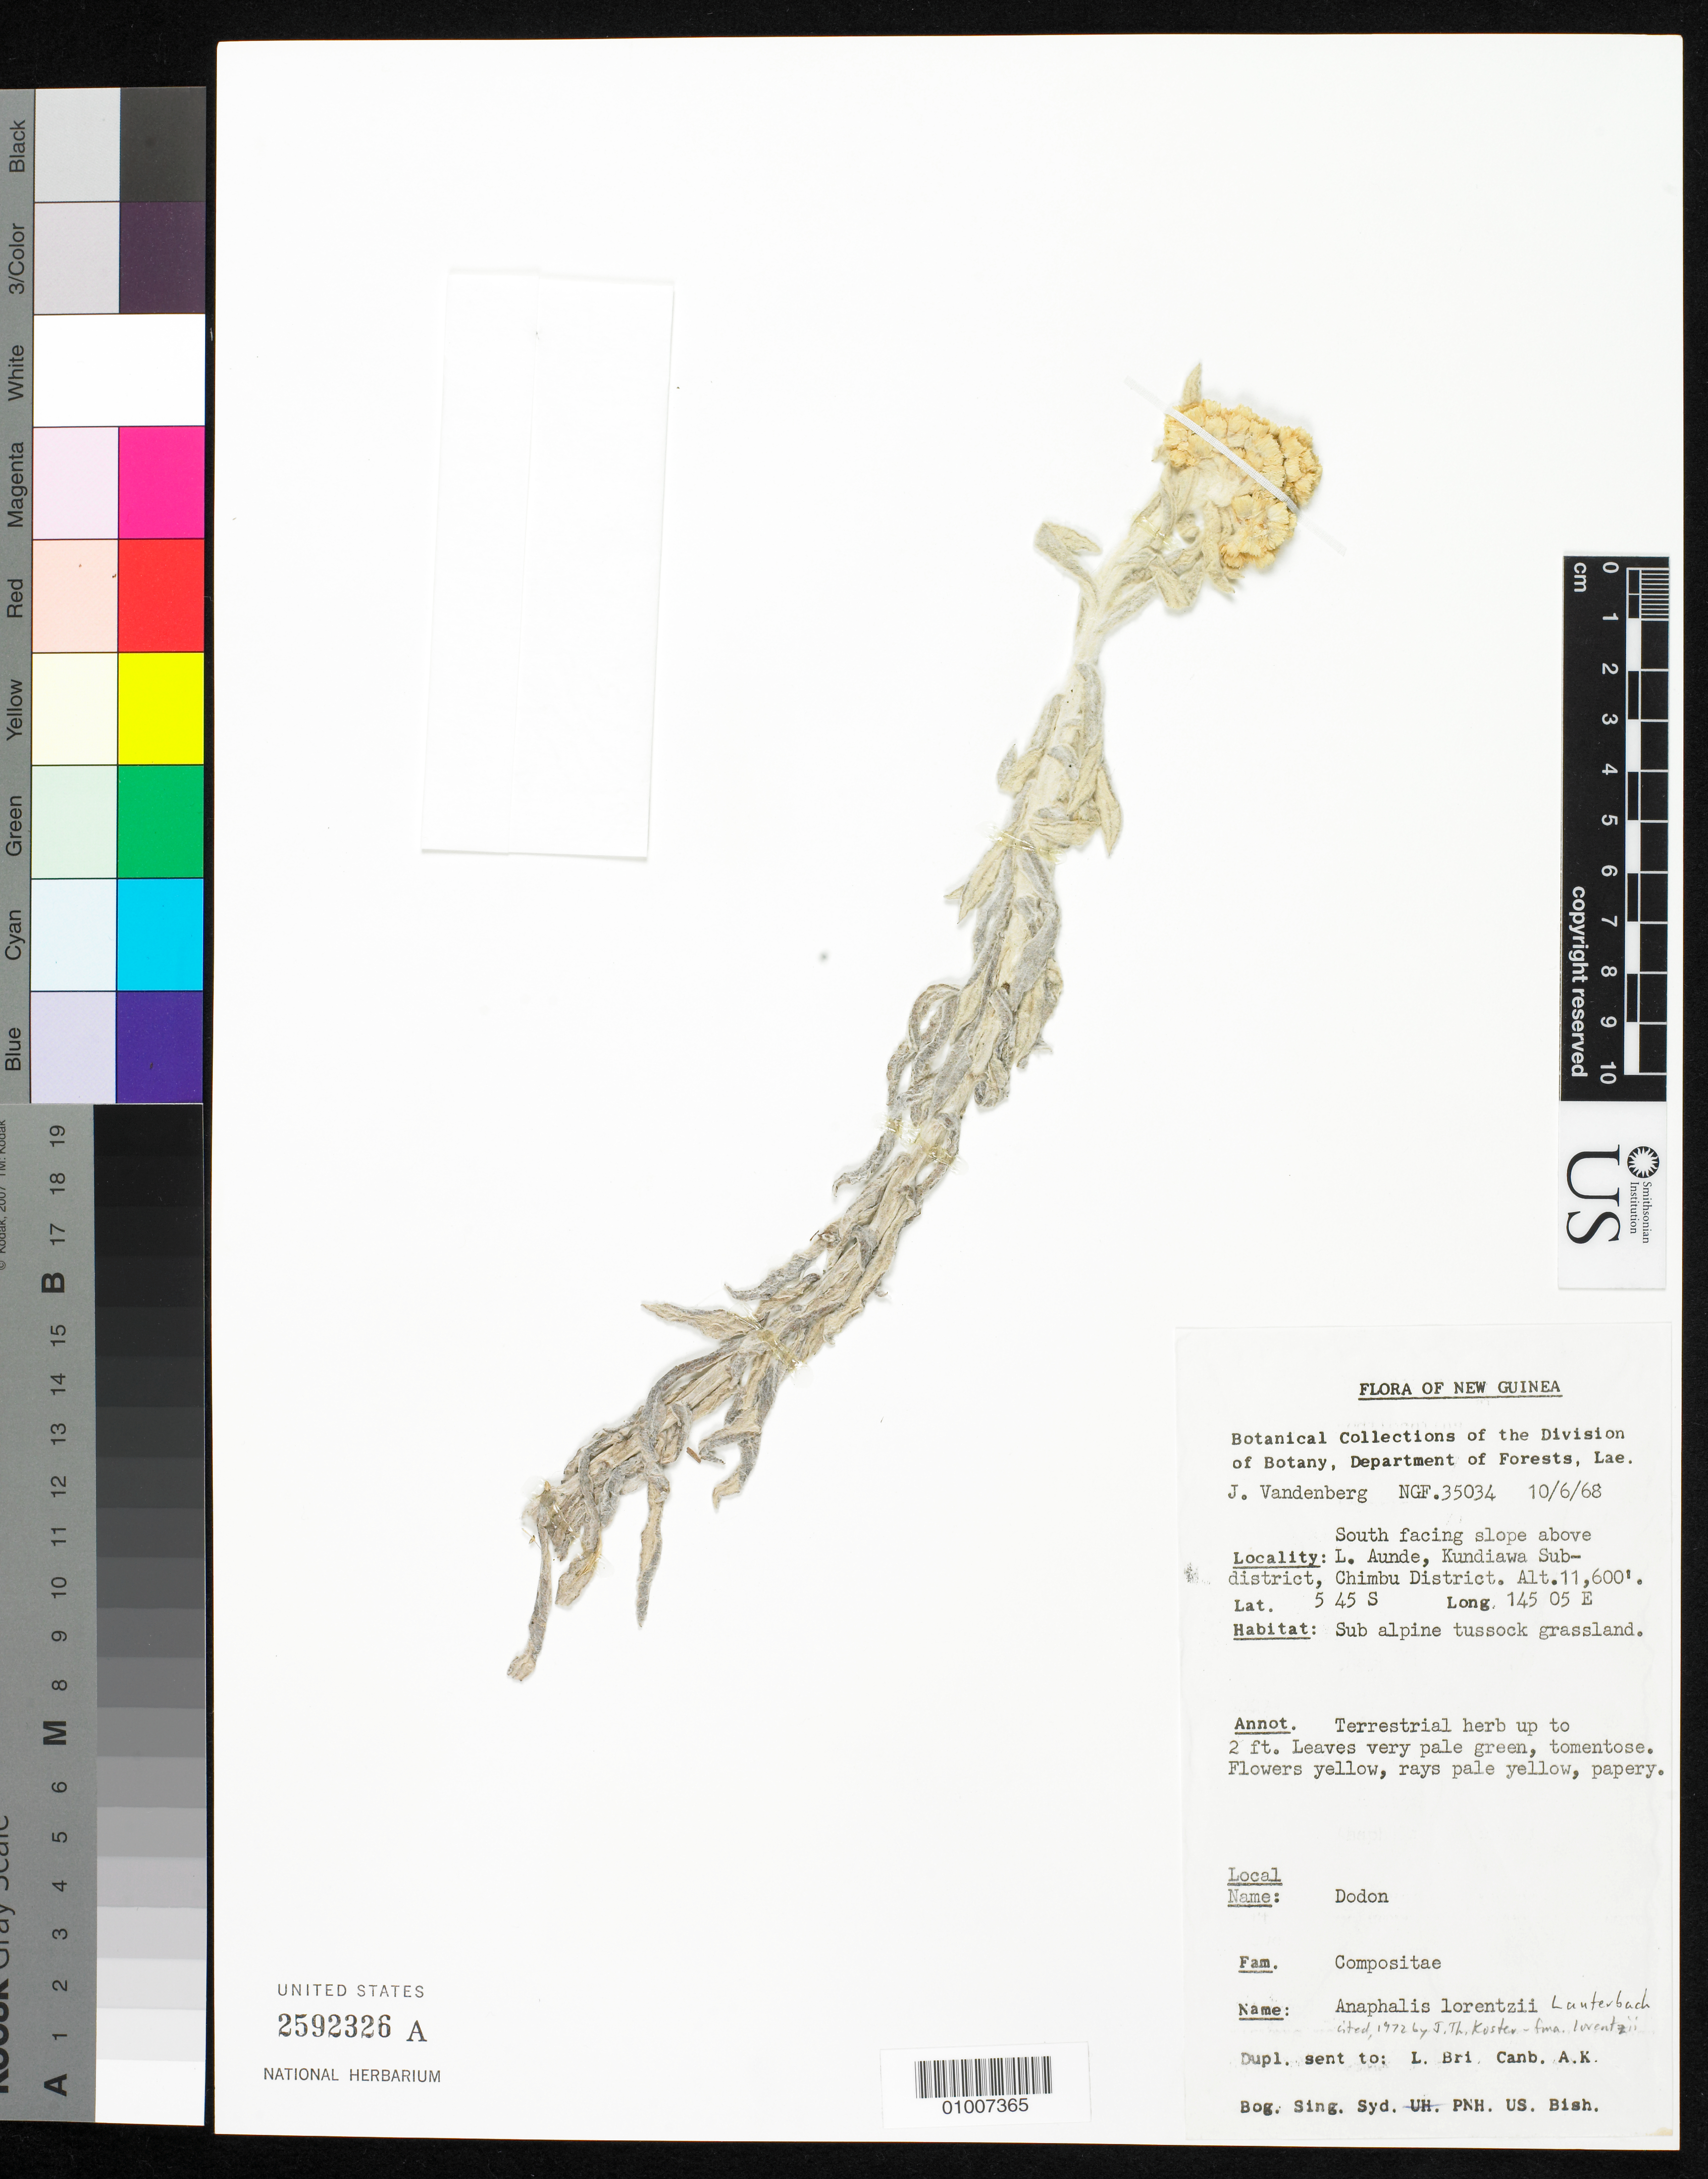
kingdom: Plantae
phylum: Tracheophyta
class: Magnoliopsida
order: Asterales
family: Asteraceae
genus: Anaphalis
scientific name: Anaphalis lorentzii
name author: Lauterb.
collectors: J. Vandenberg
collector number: NGF.35034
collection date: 1968-06-10 or 1968-10-06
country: Papua New Guinea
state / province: Chimbu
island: New Guinea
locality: South-facing slope above L. Aunde, Kundiawa Subdistrict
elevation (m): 3536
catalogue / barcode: US 2592326A